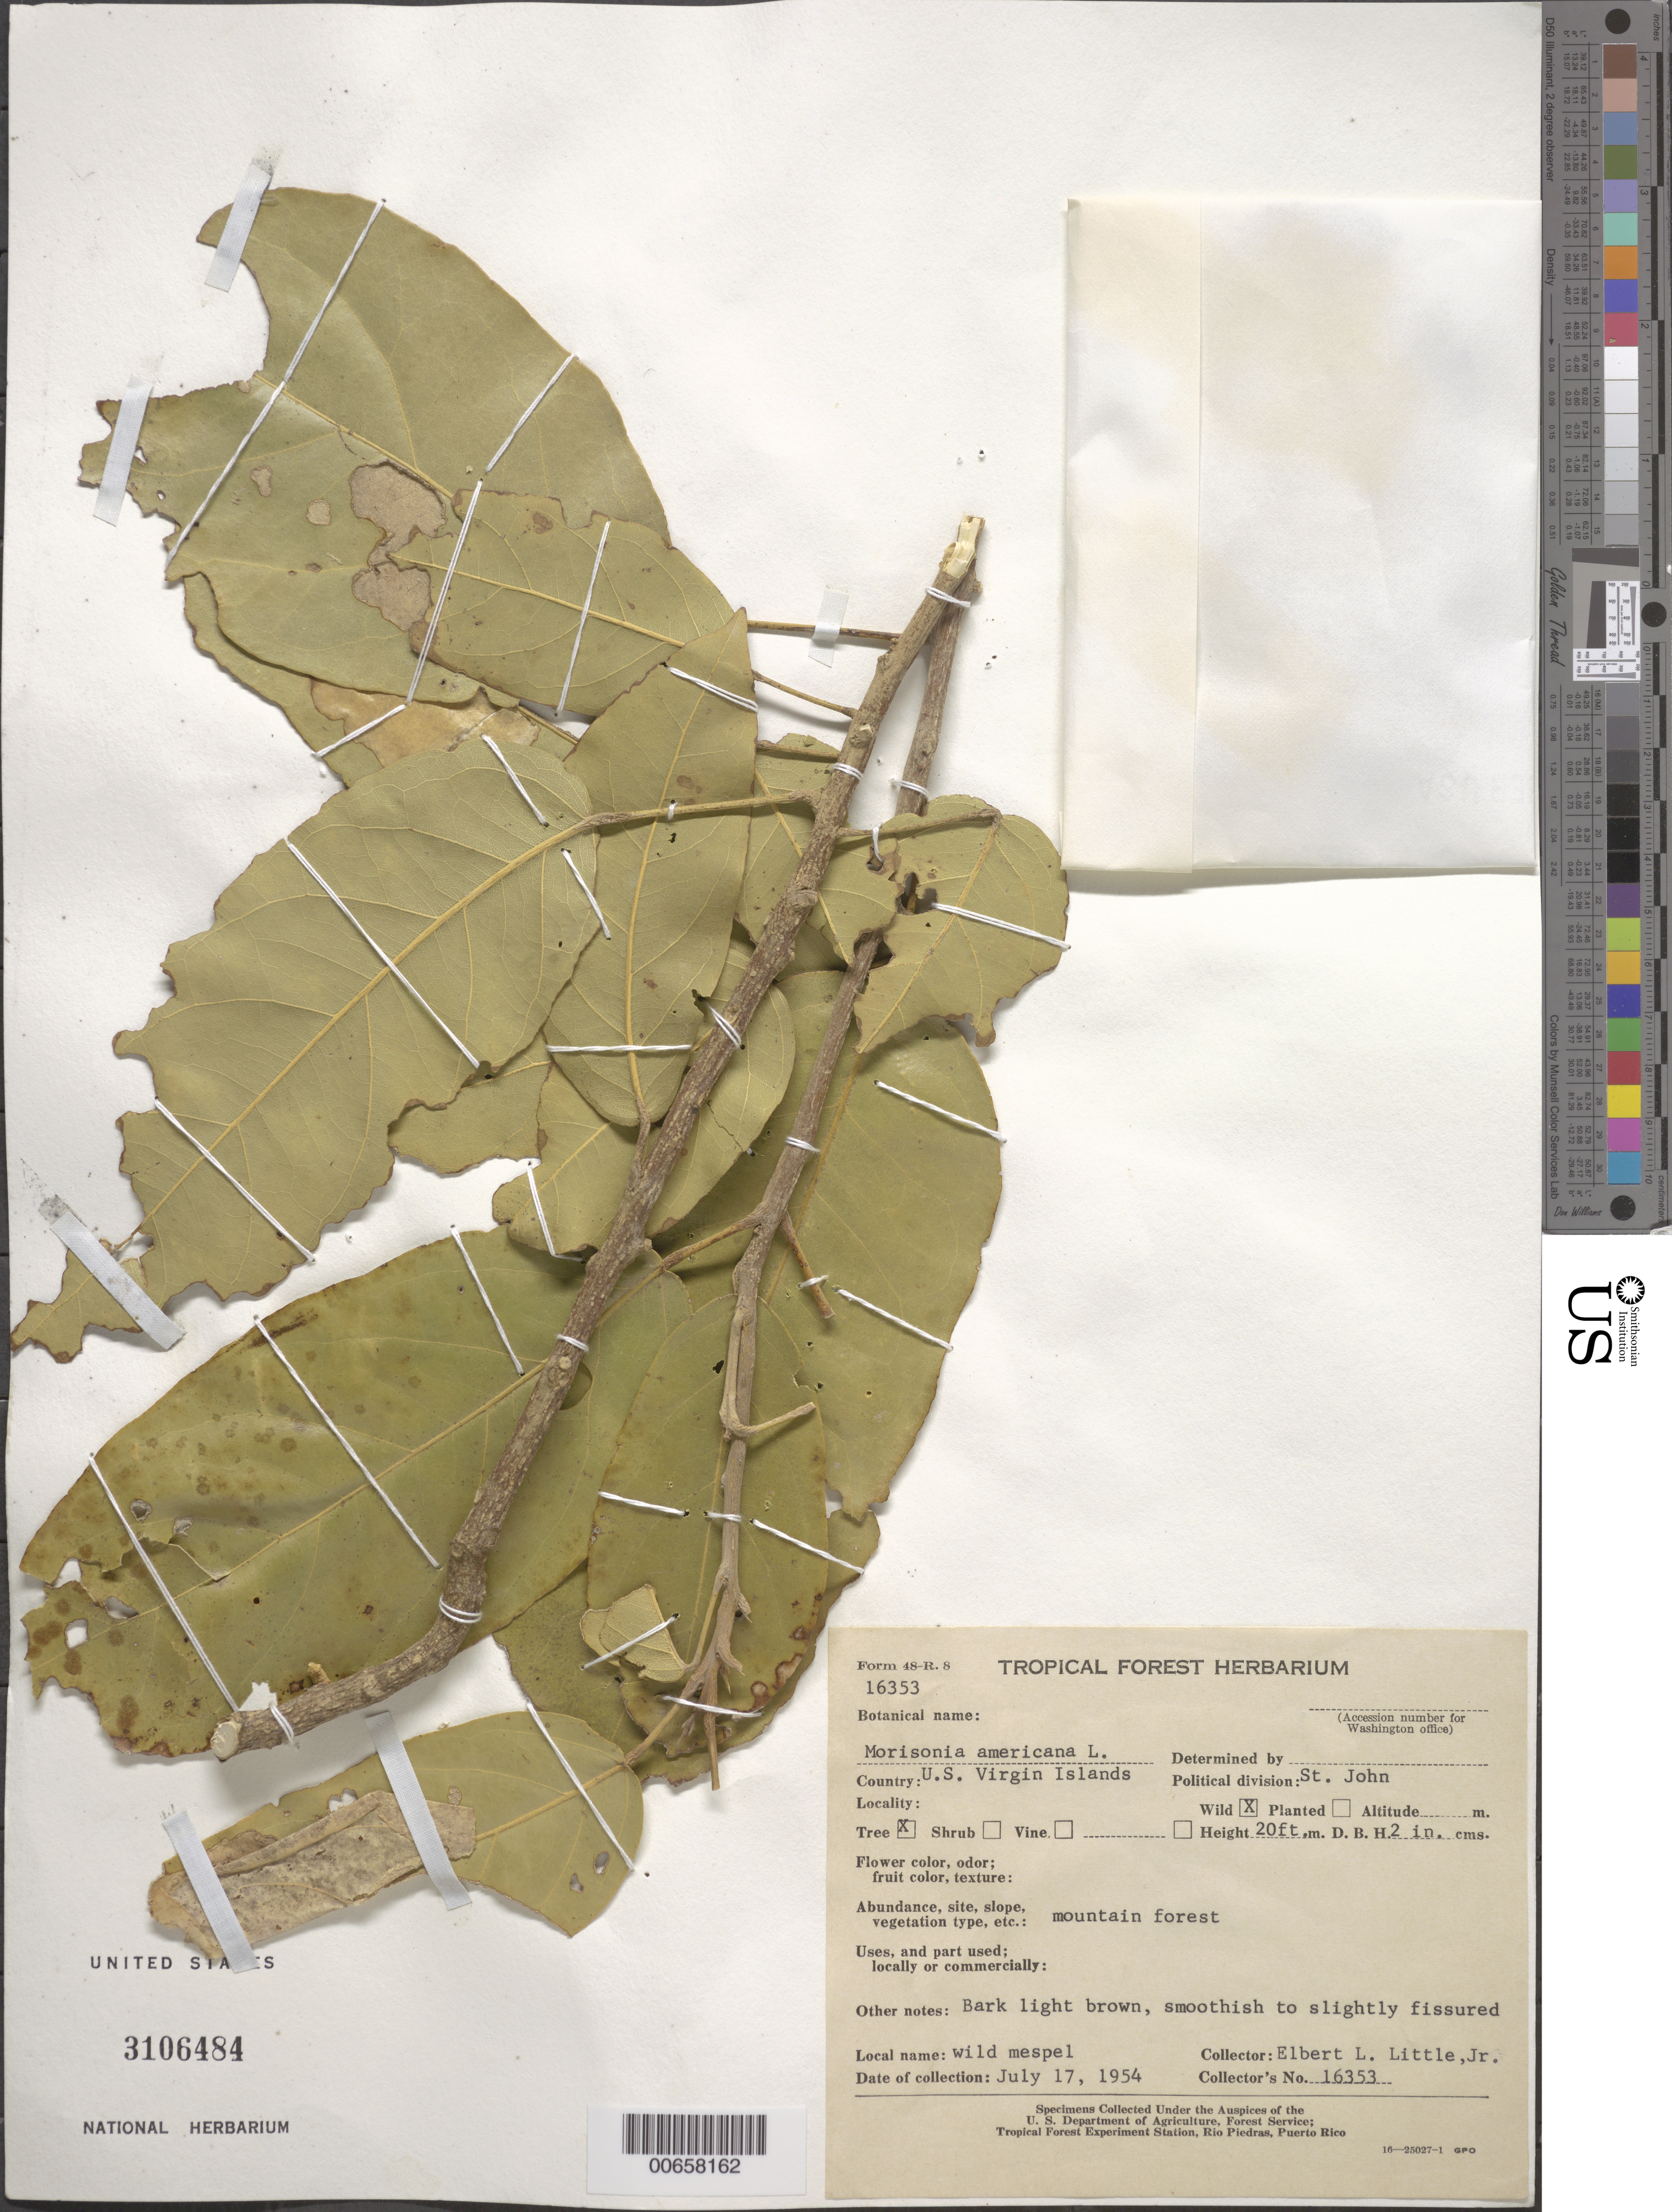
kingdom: Plantae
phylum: Tracheophyta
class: Magnoliopsida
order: Brassicales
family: Capparaceae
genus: Morisonia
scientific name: Morisonia americana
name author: L.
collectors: E. L. Little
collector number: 16353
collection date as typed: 17 Jul 1954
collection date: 1954-07-17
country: U.S. Virgin Islands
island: St. John Island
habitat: Mountain forest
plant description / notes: Common name: wild mespel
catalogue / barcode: US 3106484